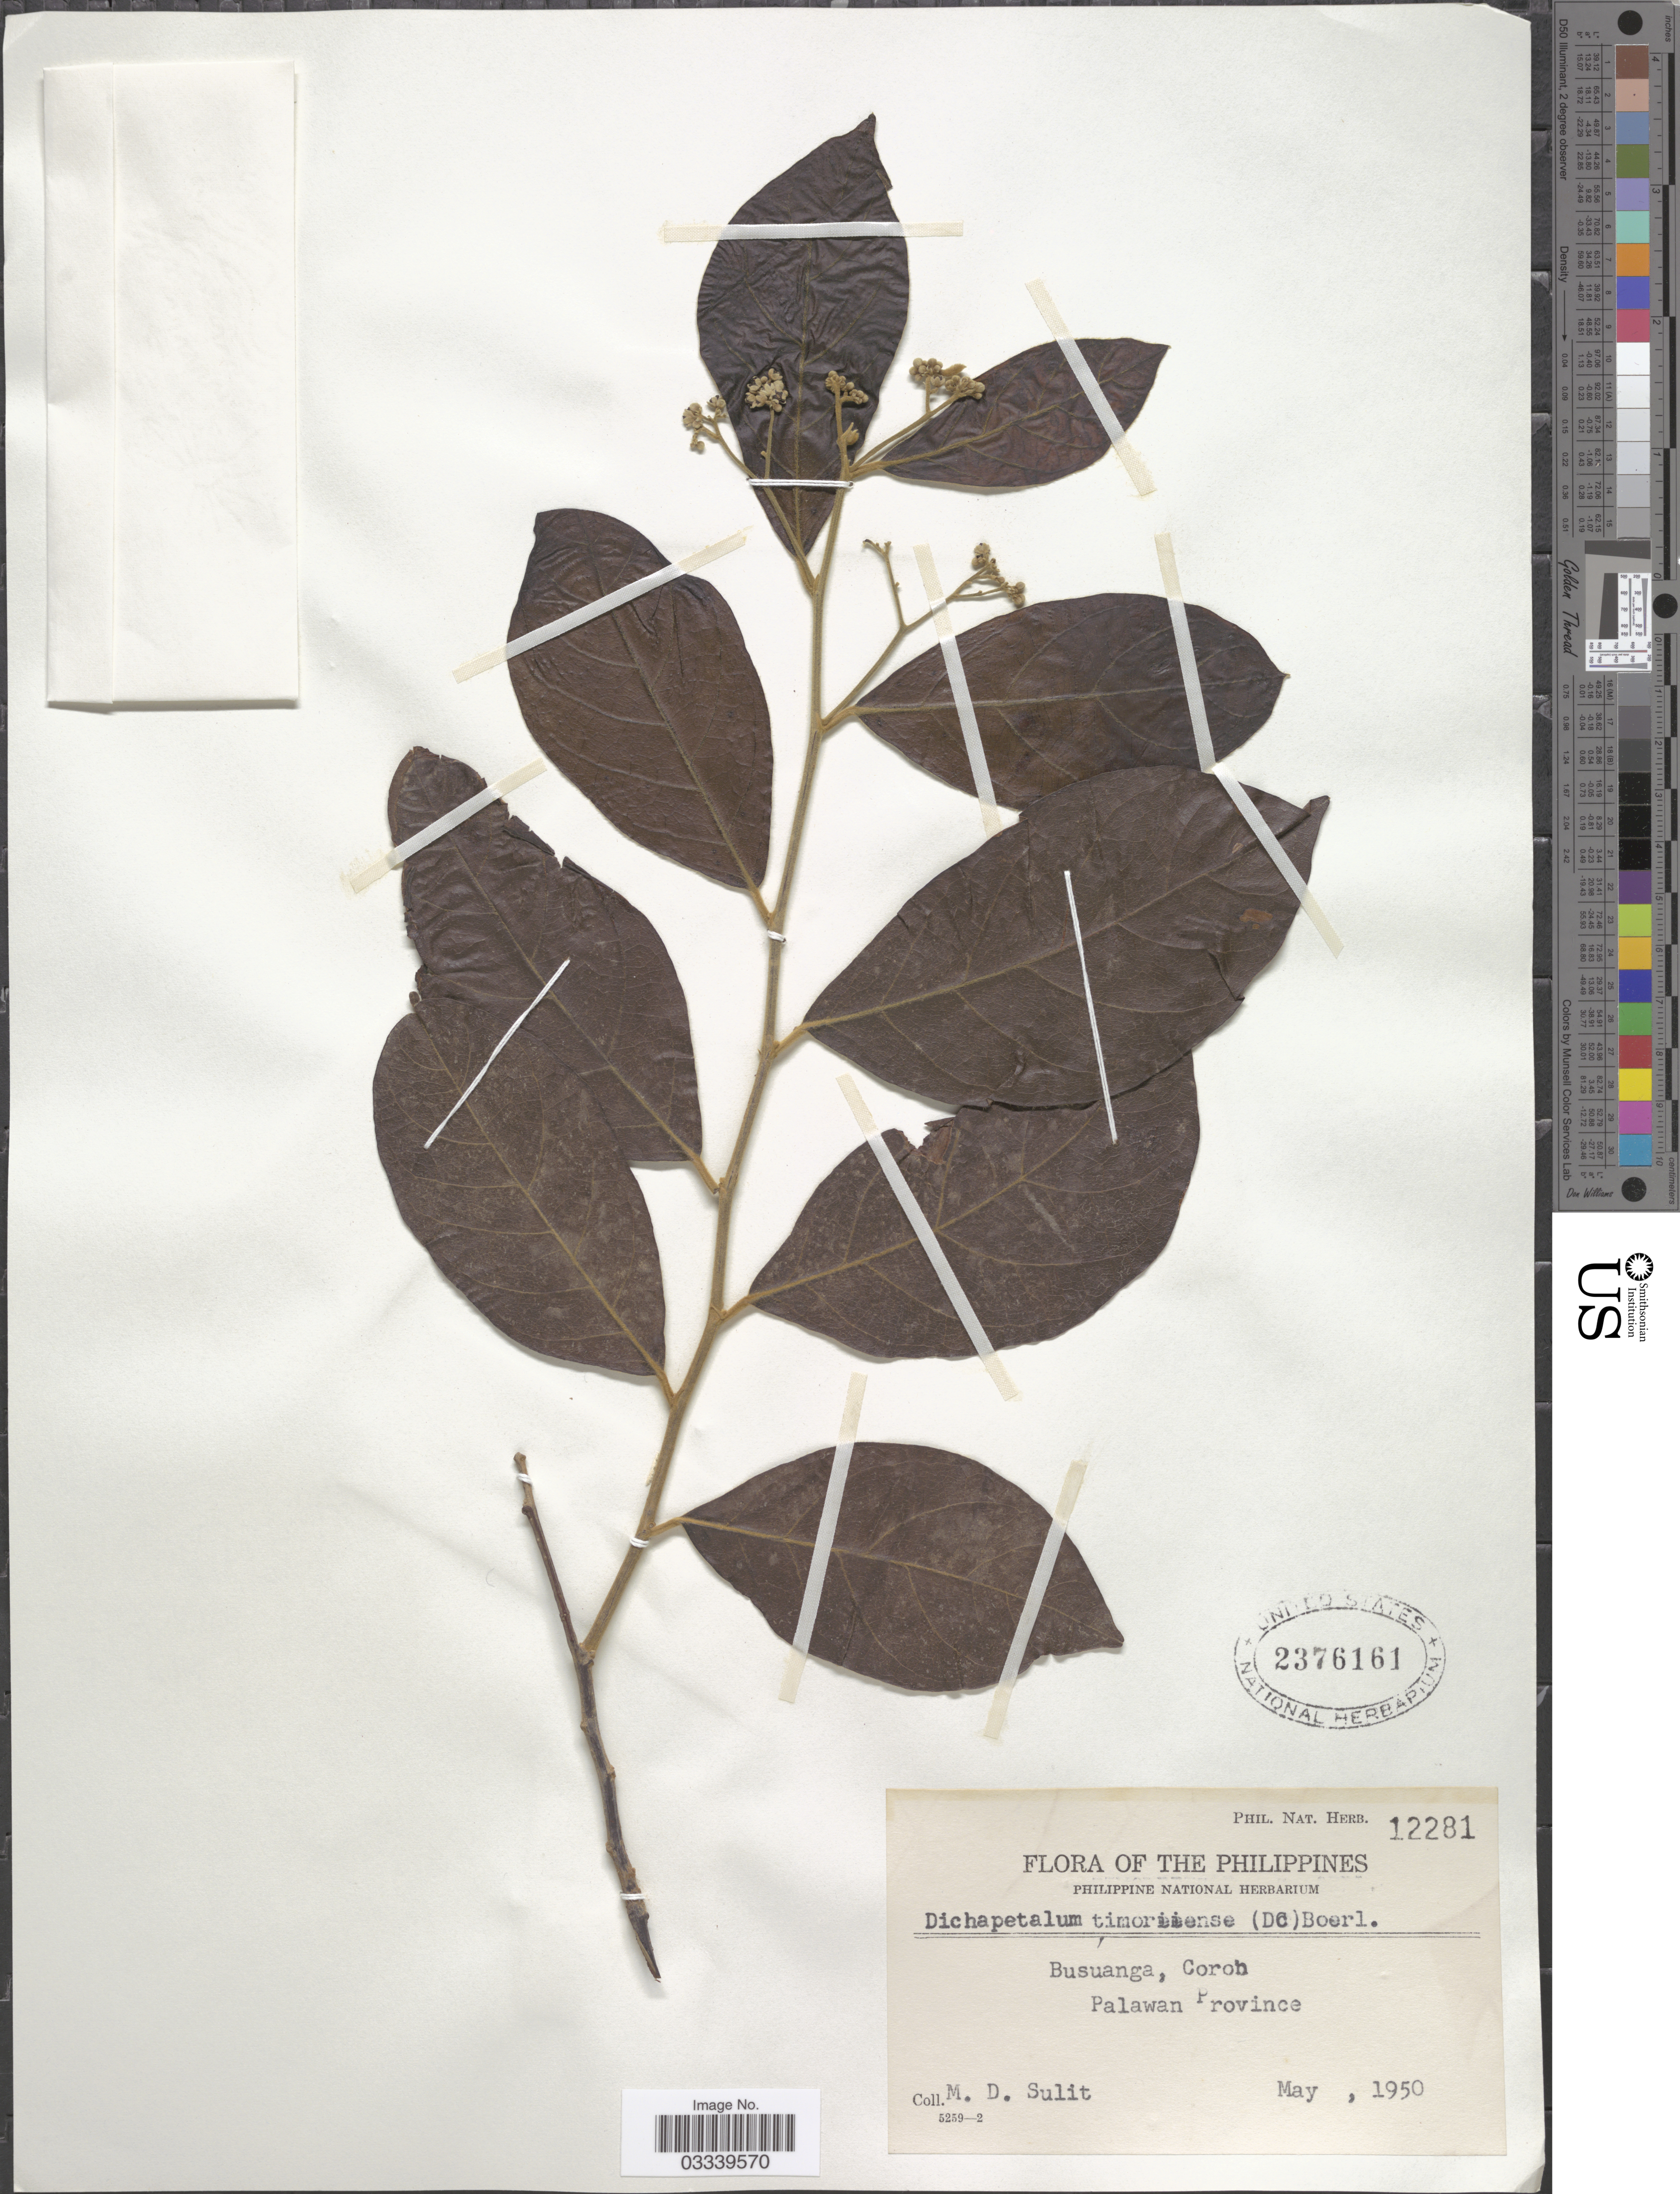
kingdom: Plantae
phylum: Tracheophyta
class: Magnoliopsida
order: Malpighiales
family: Dichapetalaceae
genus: Dichapetalum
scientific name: Dichapetalum timoriense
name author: (DC.) Boerl.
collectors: M. Sulit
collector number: Phil. Nat. Herb. 12281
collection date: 1950-05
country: Philippines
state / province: Mimaropa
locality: Busanga, Coron. Palawan Province.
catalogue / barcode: US 2376161